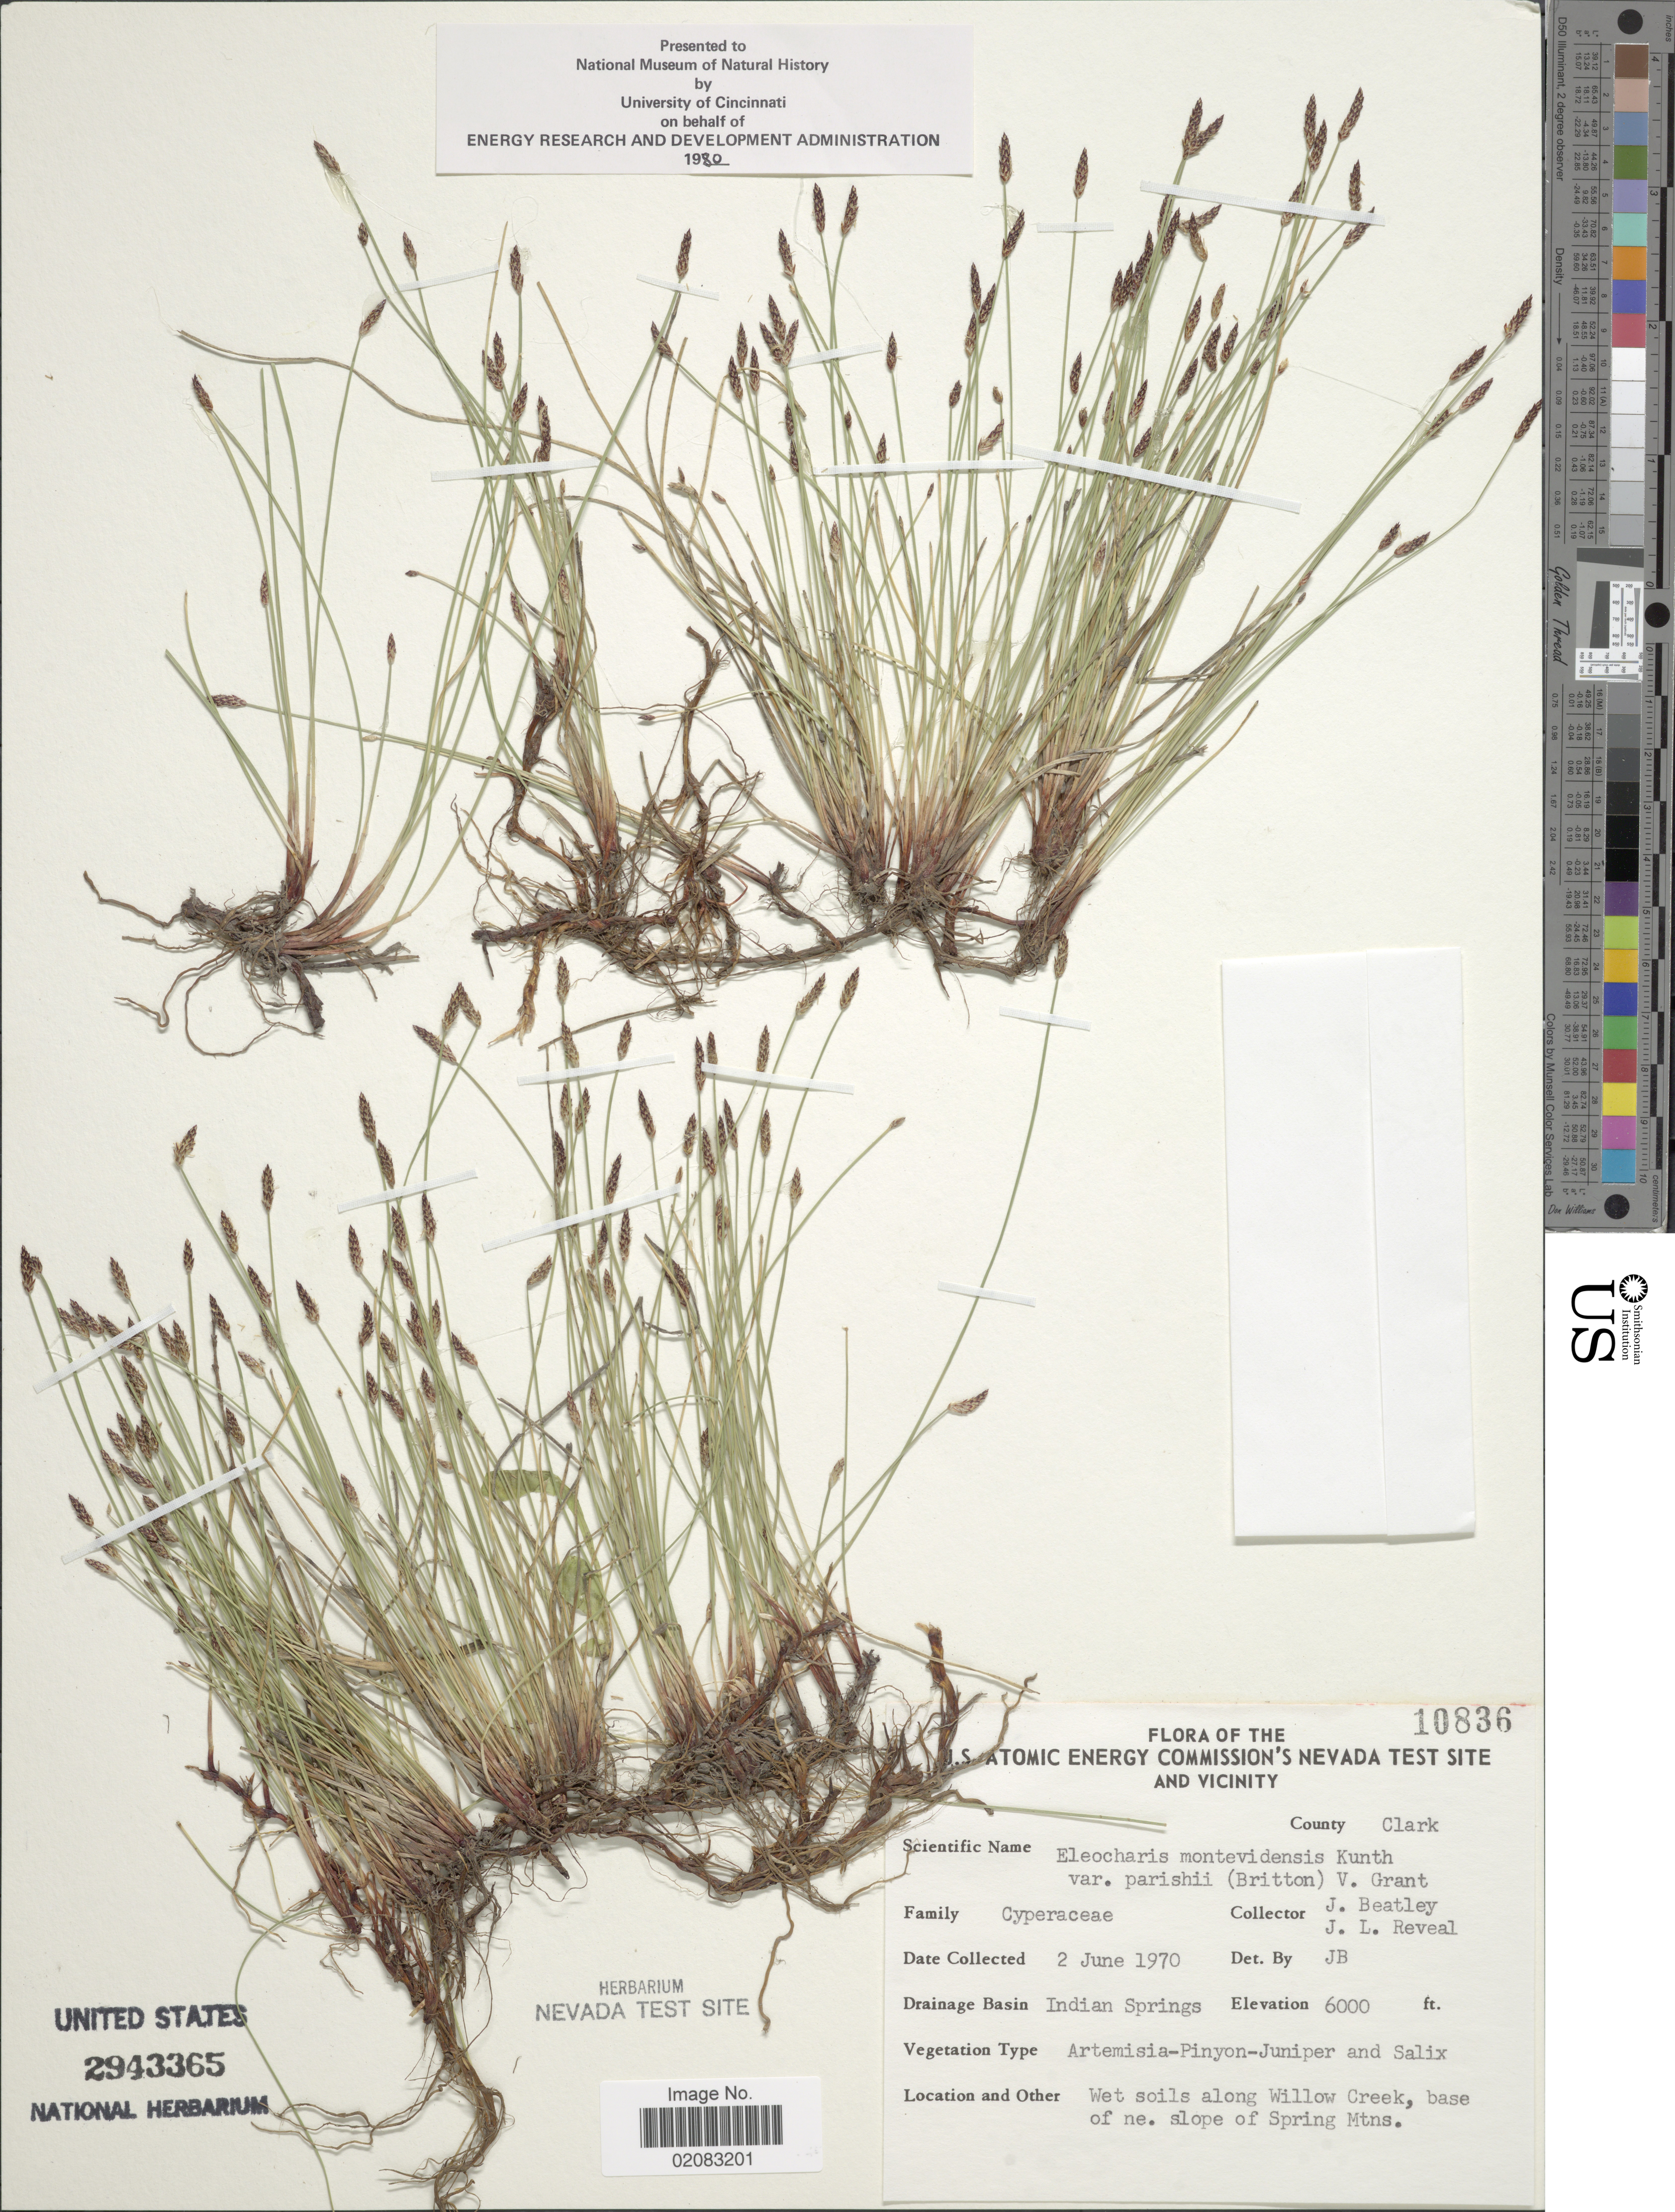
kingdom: Plantae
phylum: Tracheophyta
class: Liliopsida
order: Poales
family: Cyperaceae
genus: Eleocharis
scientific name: Eleocharis parishii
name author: Britton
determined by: Strong, Mark T., (BOT), Smithsonian Institution - National Museum of Natural History (UNITED STATES)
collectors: J. C. Beatley & J. L. Reveal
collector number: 10836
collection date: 1970-06-02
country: United States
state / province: Nevada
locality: U.S. Atomic Energy Commision's Nevada Test Site and Vicinity, County Clark, Drainage Basin Indian Springs, Wet soils along Willow Creek, base of ne. slope of Spring Mtns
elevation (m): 1829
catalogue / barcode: US 2943365